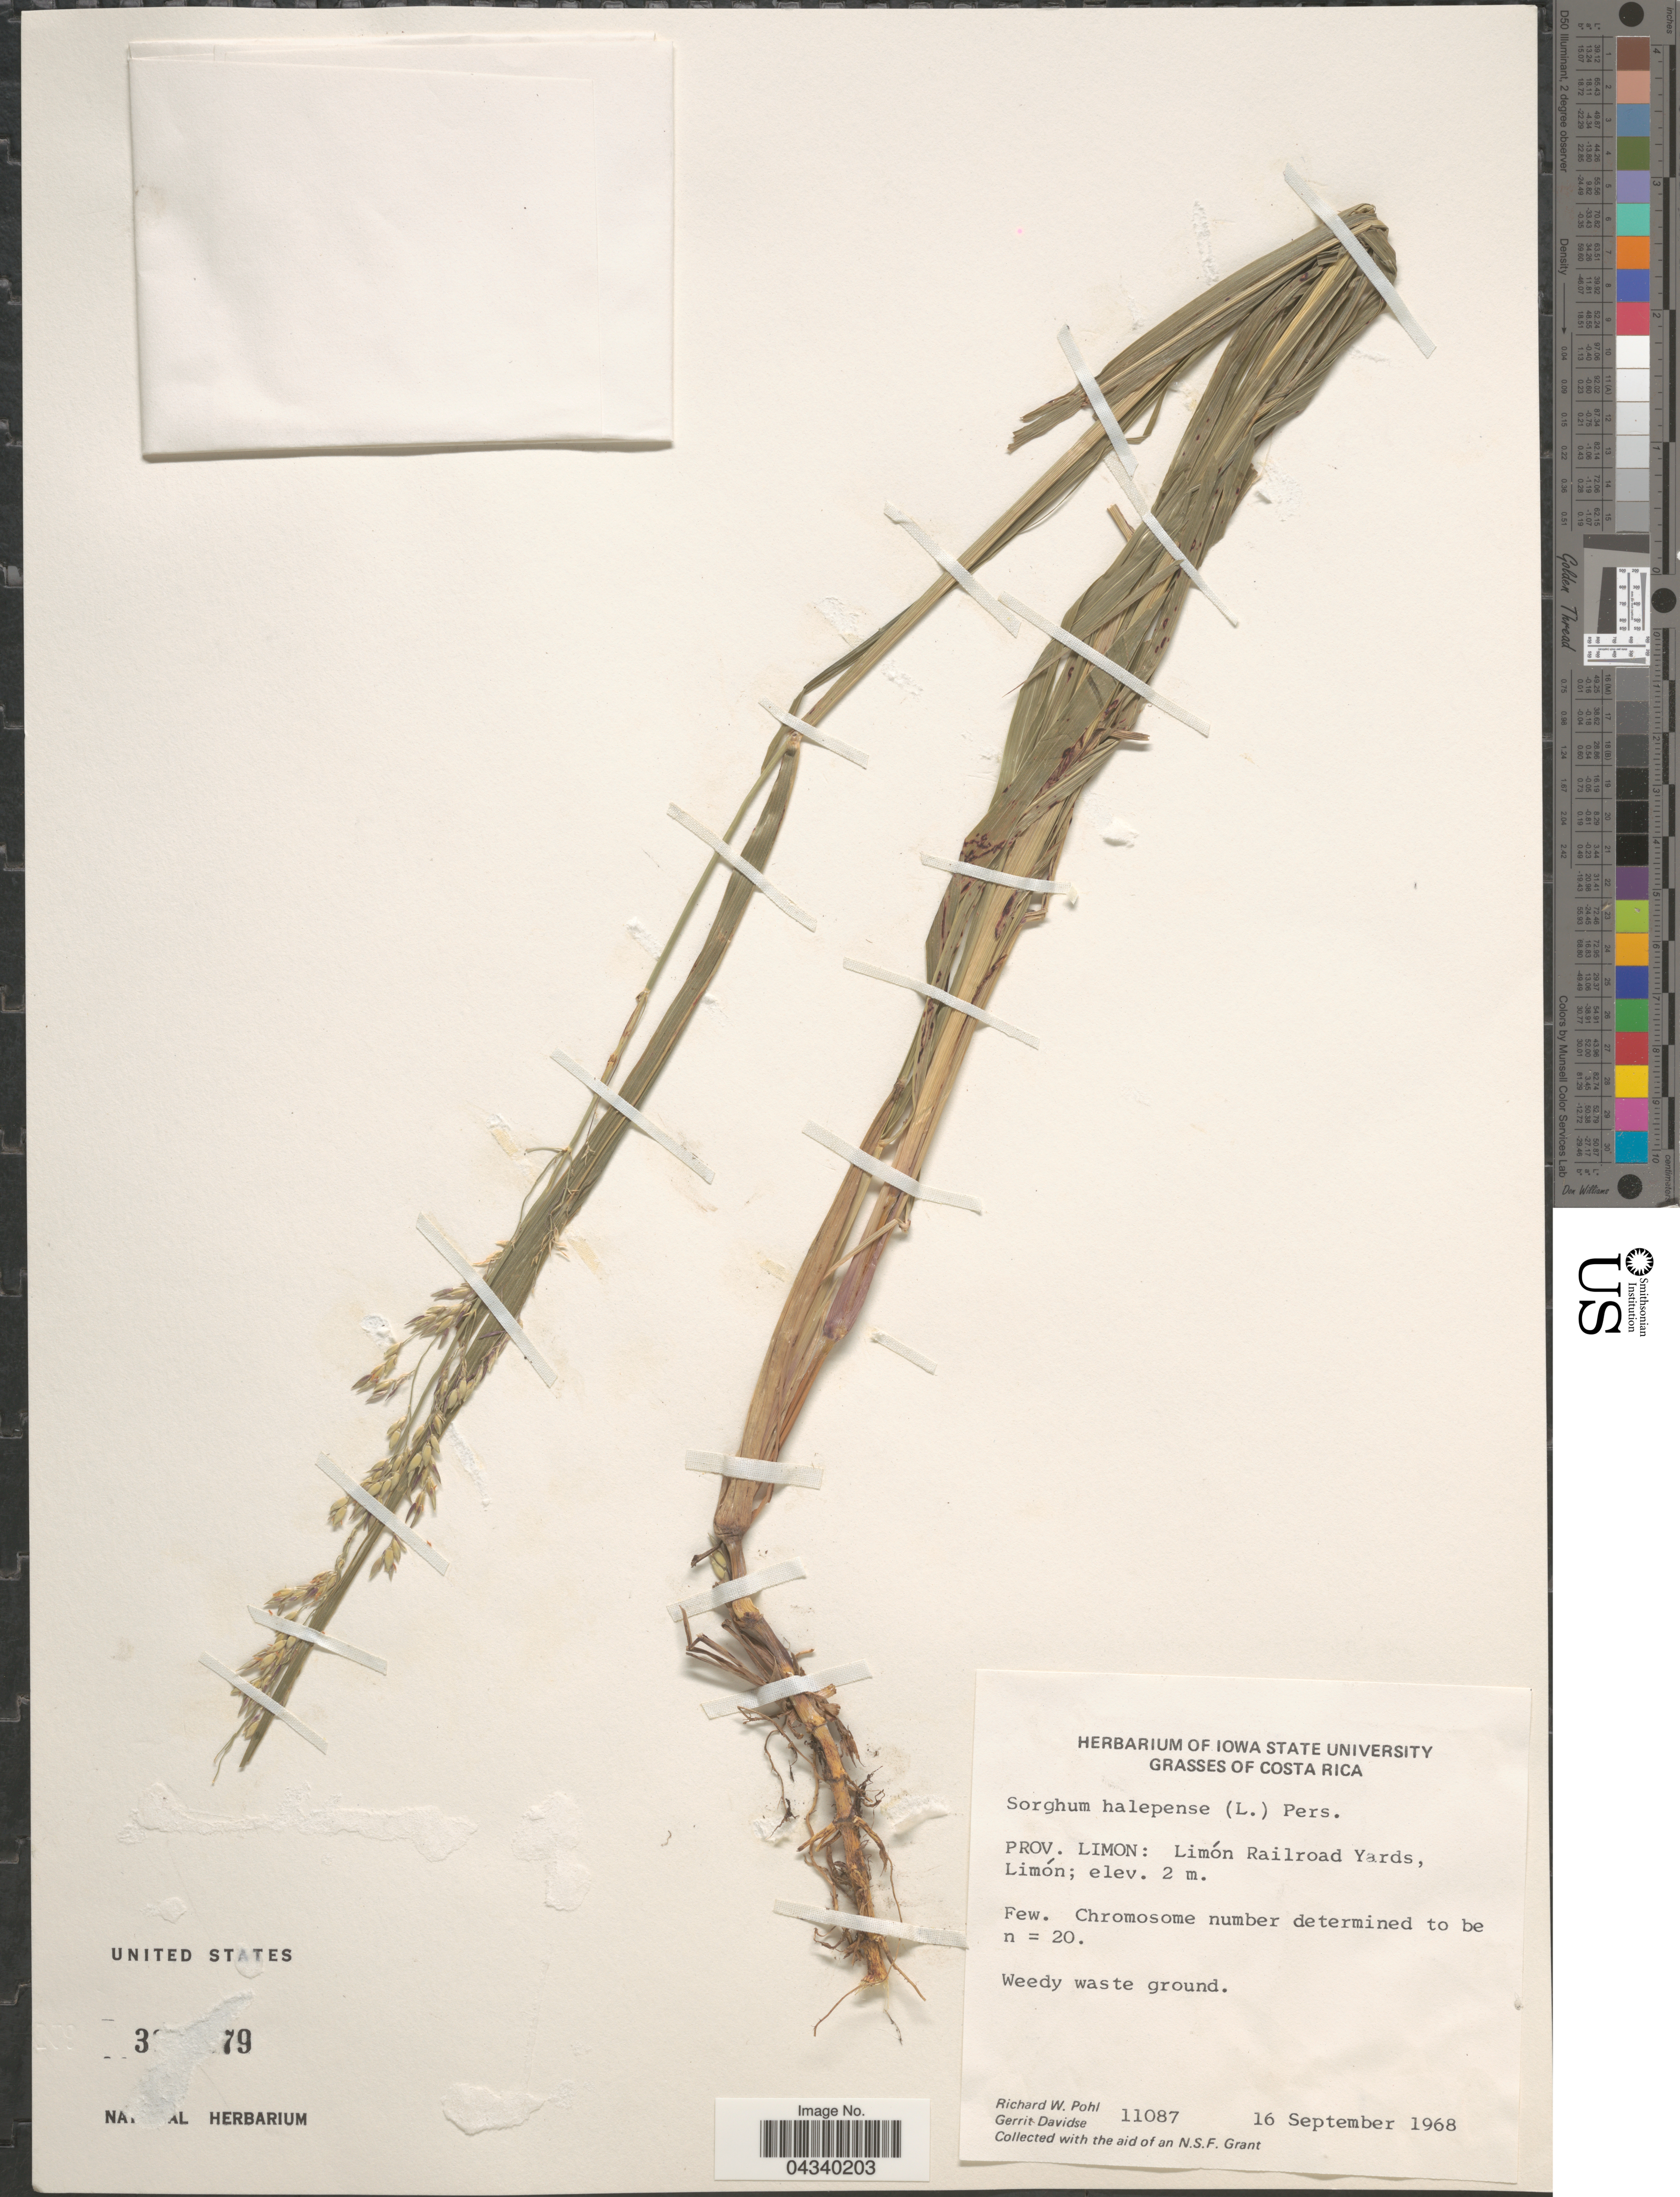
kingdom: Plantae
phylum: Tracheophyta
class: Liliopsida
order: Poales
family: Poaceae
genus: Sorghum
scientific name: Sorghum halepense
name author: (L.) Pers.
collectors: R. W. Pohl & G. Davidse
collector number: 11087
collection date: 1968-09-16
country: Costa Rica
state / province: Limón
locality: Prov. Limon: Limón Railroad Yards, Limón.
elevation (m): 2